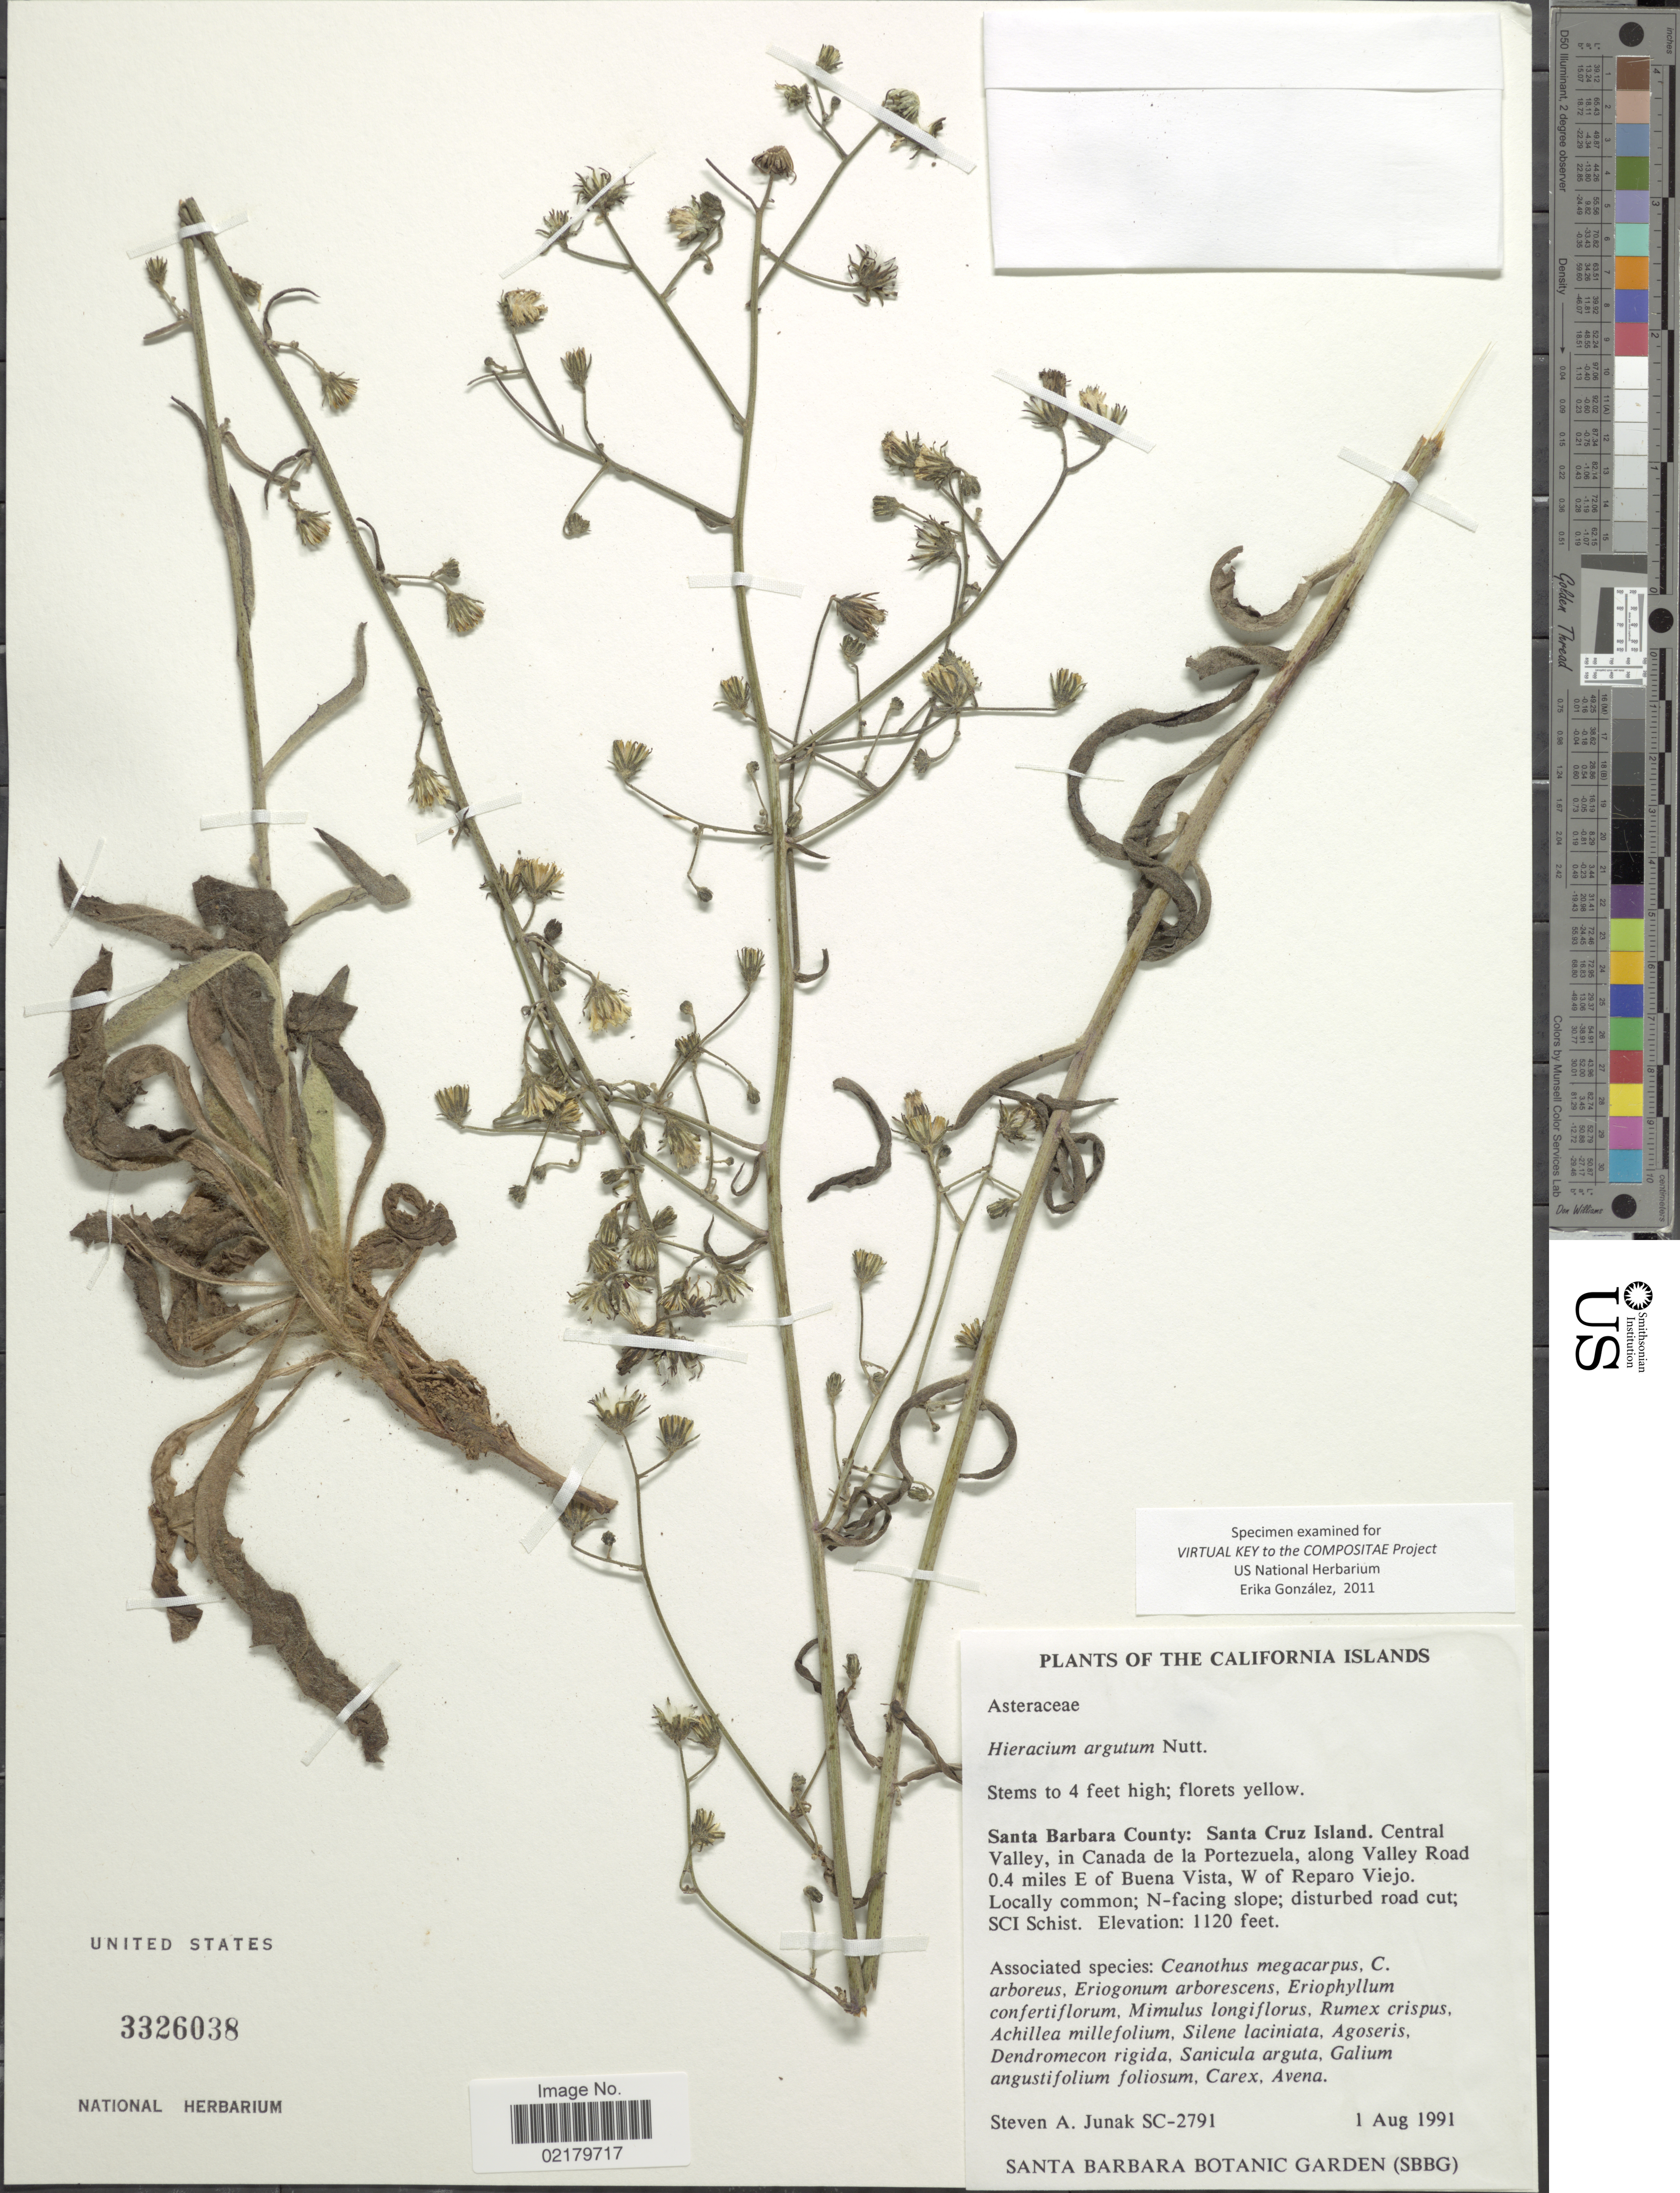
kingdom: Plantae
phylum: Tracheophyta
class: Magnoliopsida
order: Asterales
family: Asteraceae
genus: Hieracium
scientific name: Hieracium argutum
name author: Nutt.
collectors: S. Junak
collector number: SC-2791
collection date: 1991-08-01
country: United States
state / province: California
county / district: Santa Barbara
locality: The California Islands, Santa Barbara County: Santa Cruz Island. Central Valley, in Canada de la Portezuela, along Valley Road 0.4 miles E of Buena Vista, W of Reparo Viejo. Locally common; N-facing slope; disturbed road cut; SCI Schist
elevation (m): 341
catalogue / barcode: US 3326038